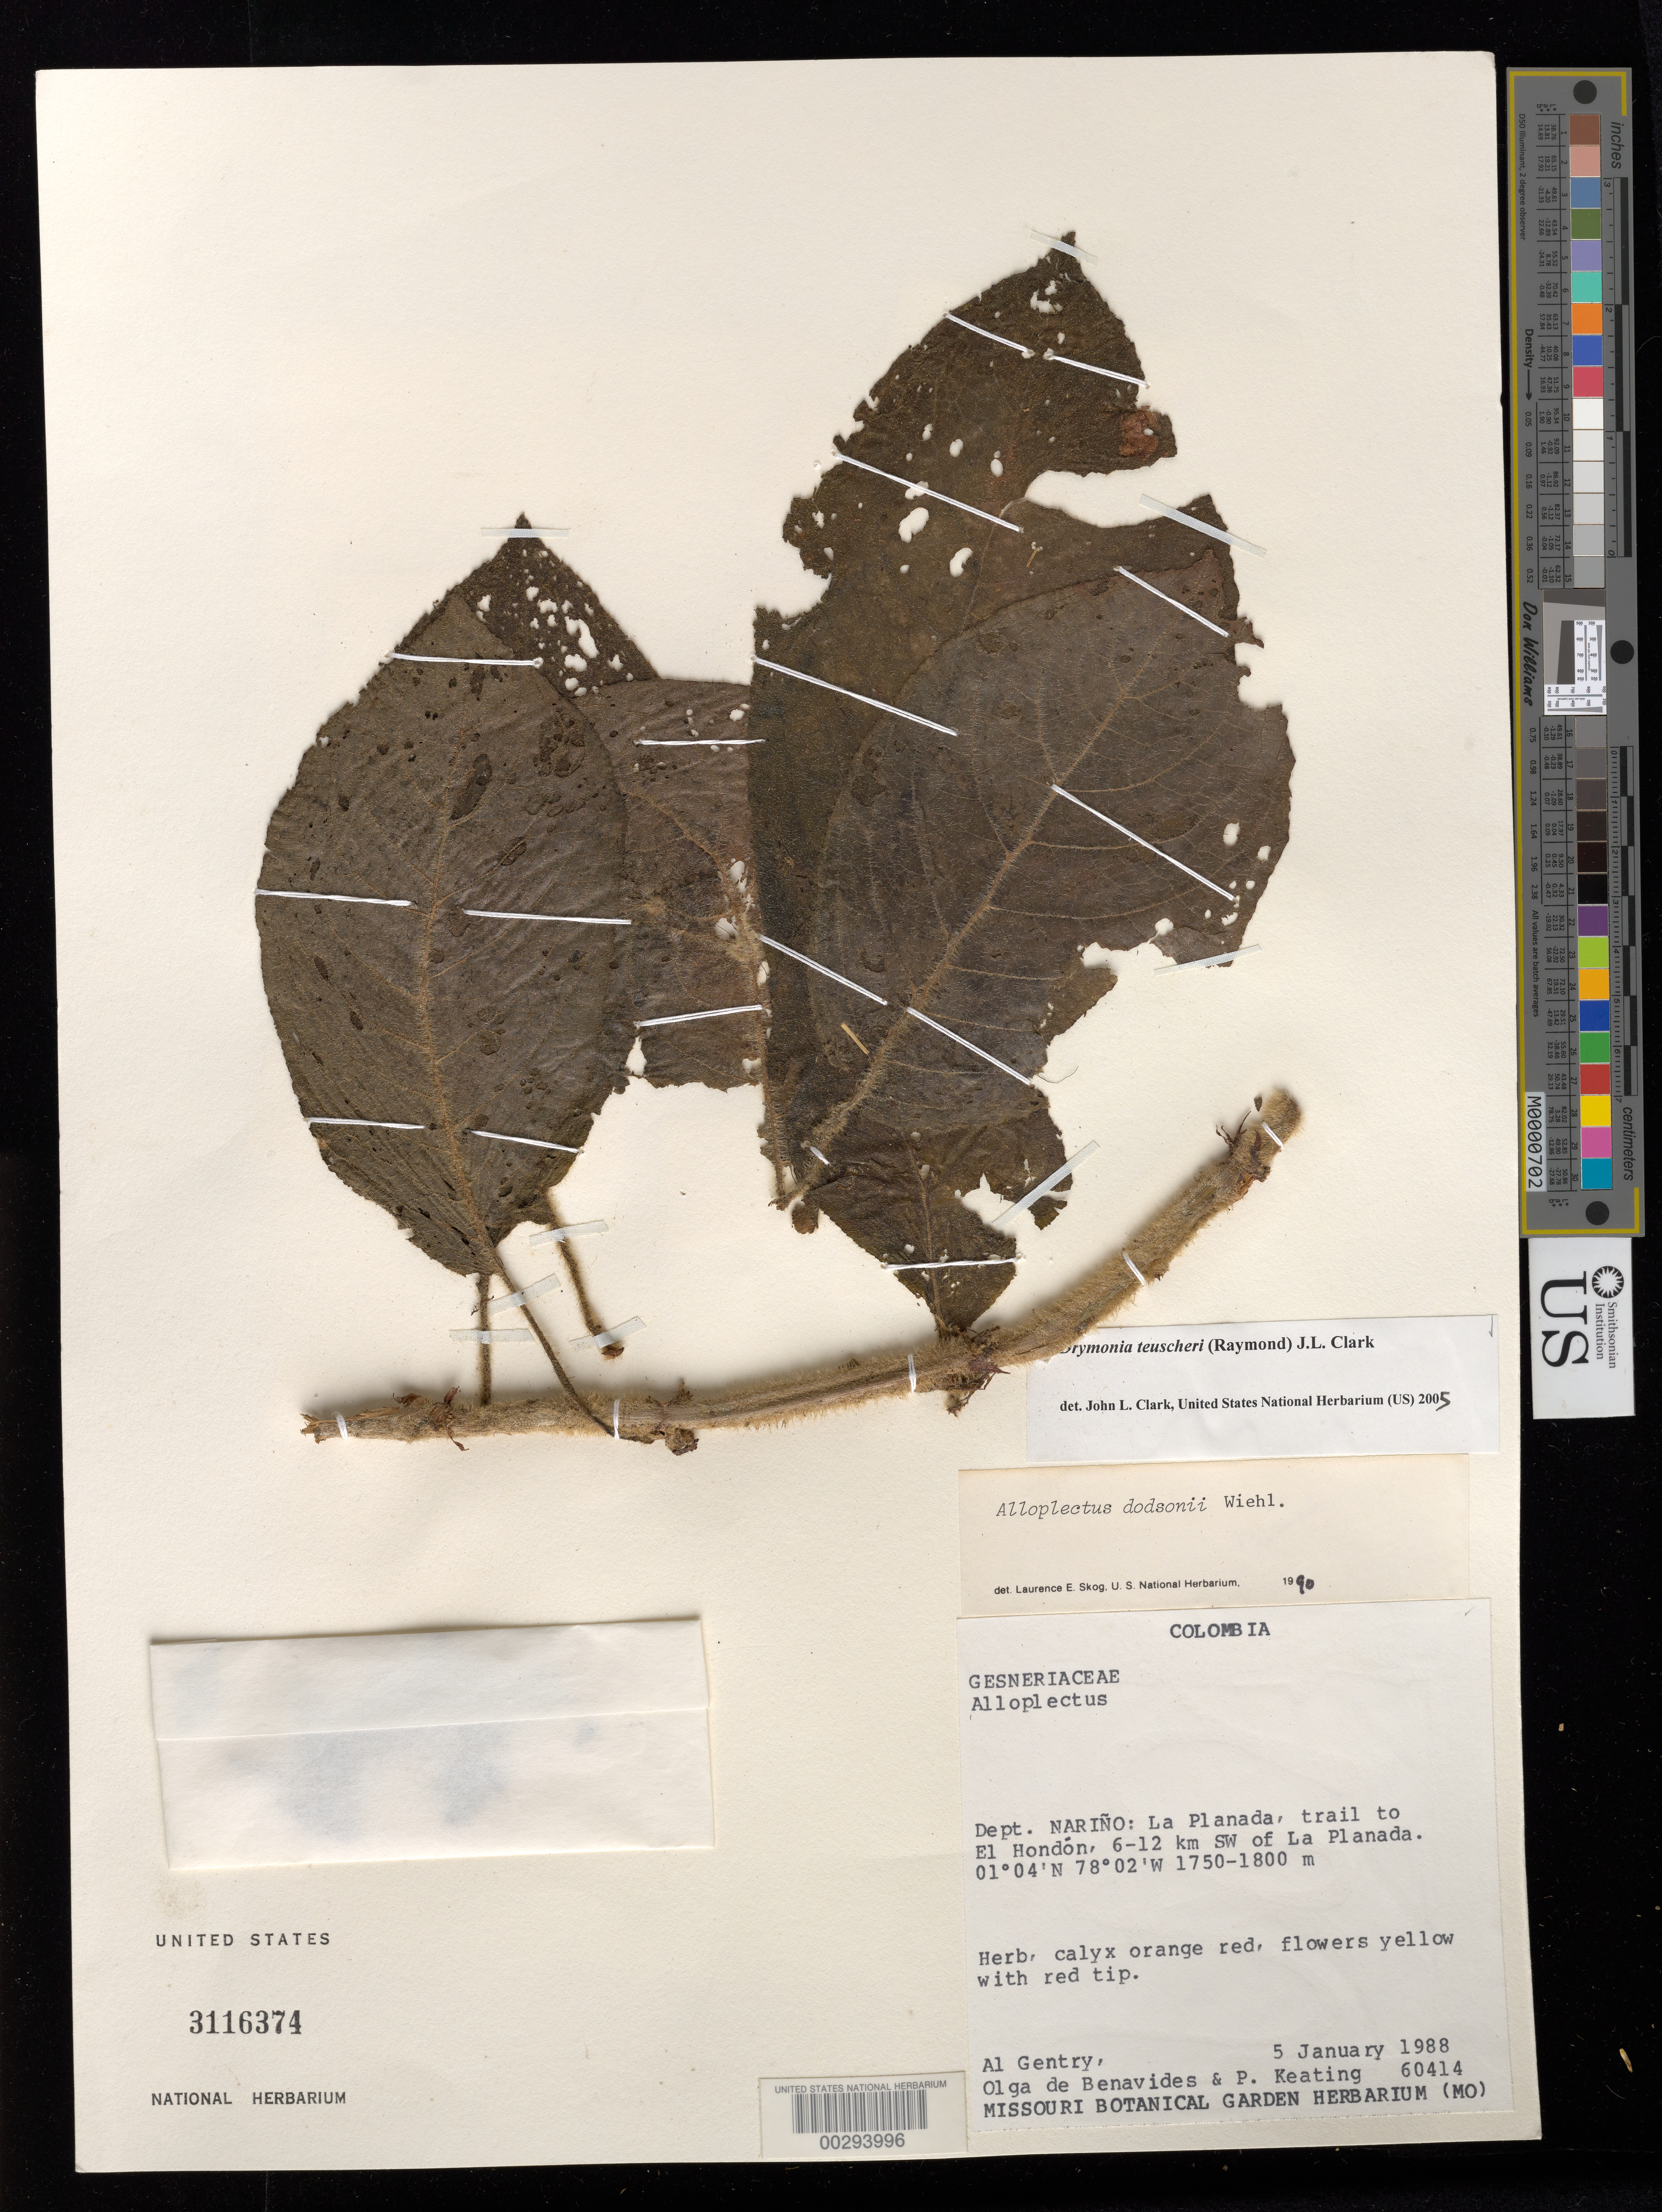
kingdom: Plantae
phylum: Tracheophyta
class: Magnoliopsida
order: Lamiales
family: Gesneriaceae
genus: Drymonia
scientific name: Drymonia teuscheri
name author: (Raymond) J.L. Clark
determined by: Clark, J. L., (SEL), The Marie Selby Botanical Garden (UNITED STATES)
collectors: A. H. Gentry, Olga S. de Benavides & P. Keating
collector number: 60414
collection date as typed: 05 Jan 1988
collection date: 1988-01-05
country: Colombia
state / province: Nariño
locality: La Planada, trail to El Hondón, 6-12 km SW of La Planada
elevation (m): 1750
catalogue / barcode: US 3116374